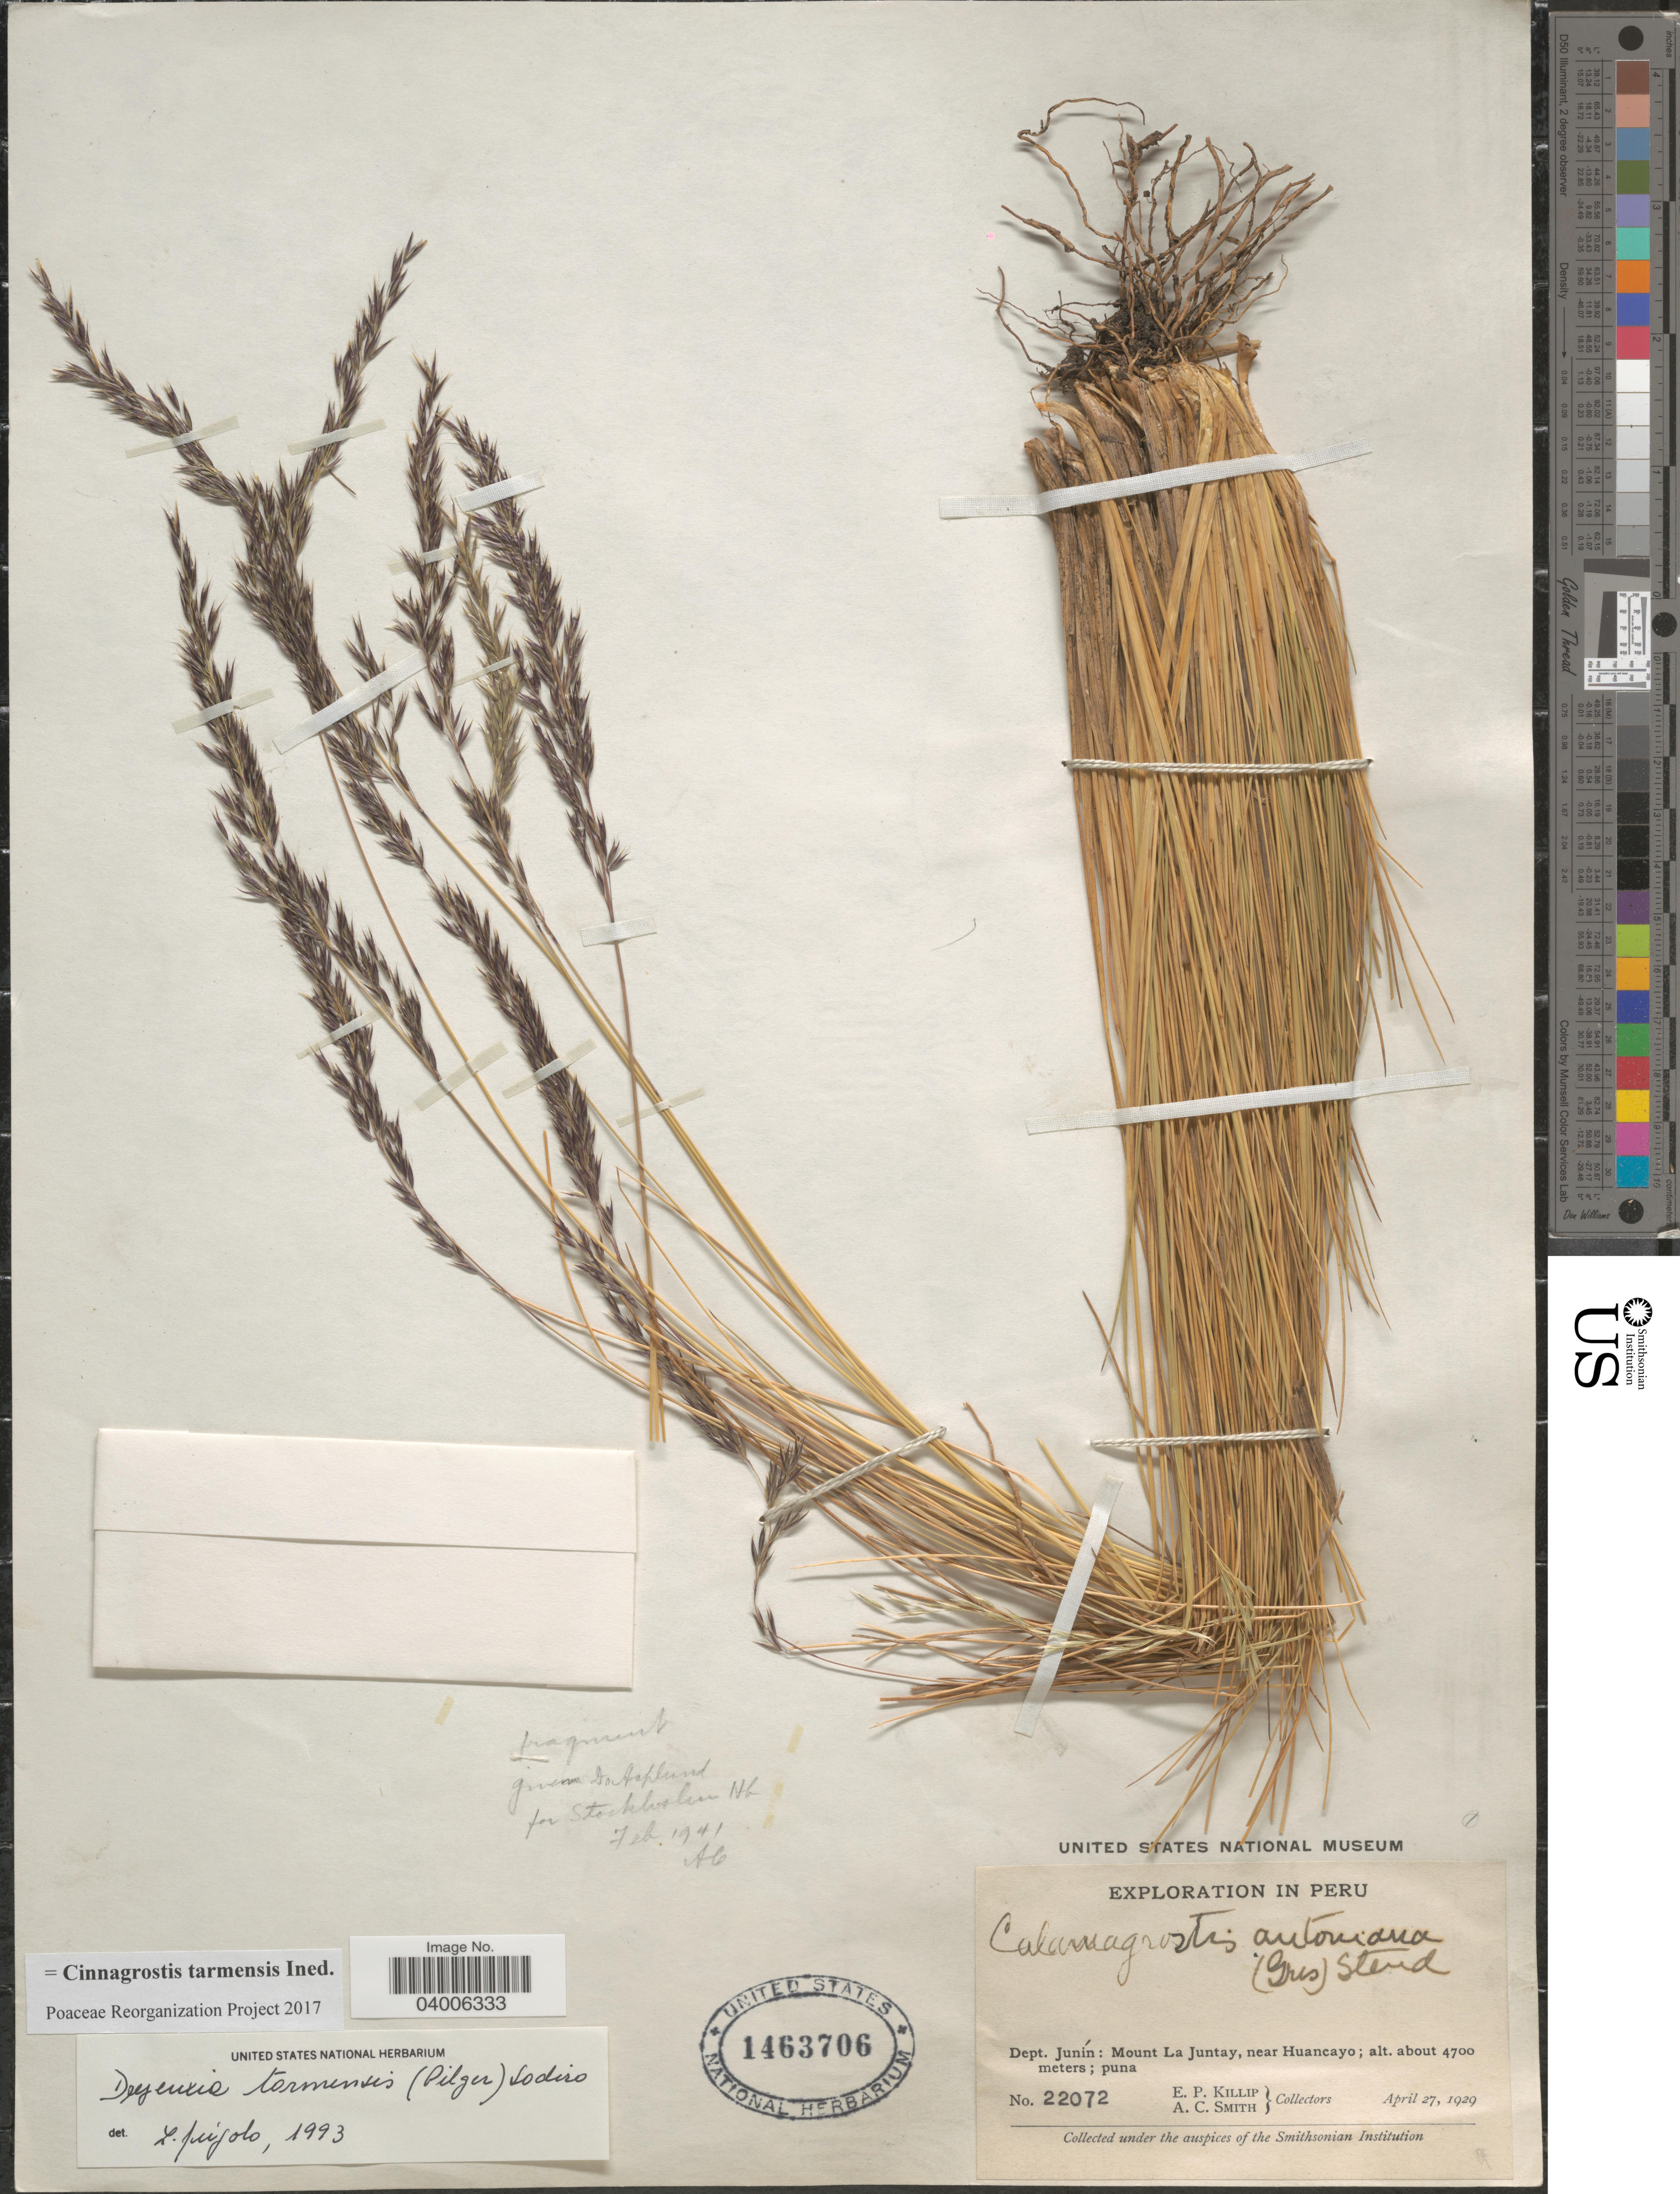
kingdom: Plantae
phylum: Tracheophyta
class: Liliopsida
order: Poales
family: Poaceae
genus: Cinnagrostis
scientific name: Cinnagrostis tarmensis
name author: (Pilg.) P.M. Peterson et al.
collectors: E. P. Killip & A. C. Smith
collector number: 22072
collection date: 1929-04-27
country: Peru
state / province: Junín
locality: Dept. Junín: Mount La Juntay, near Huancayo.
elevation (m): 4700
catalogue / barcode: US 1463706